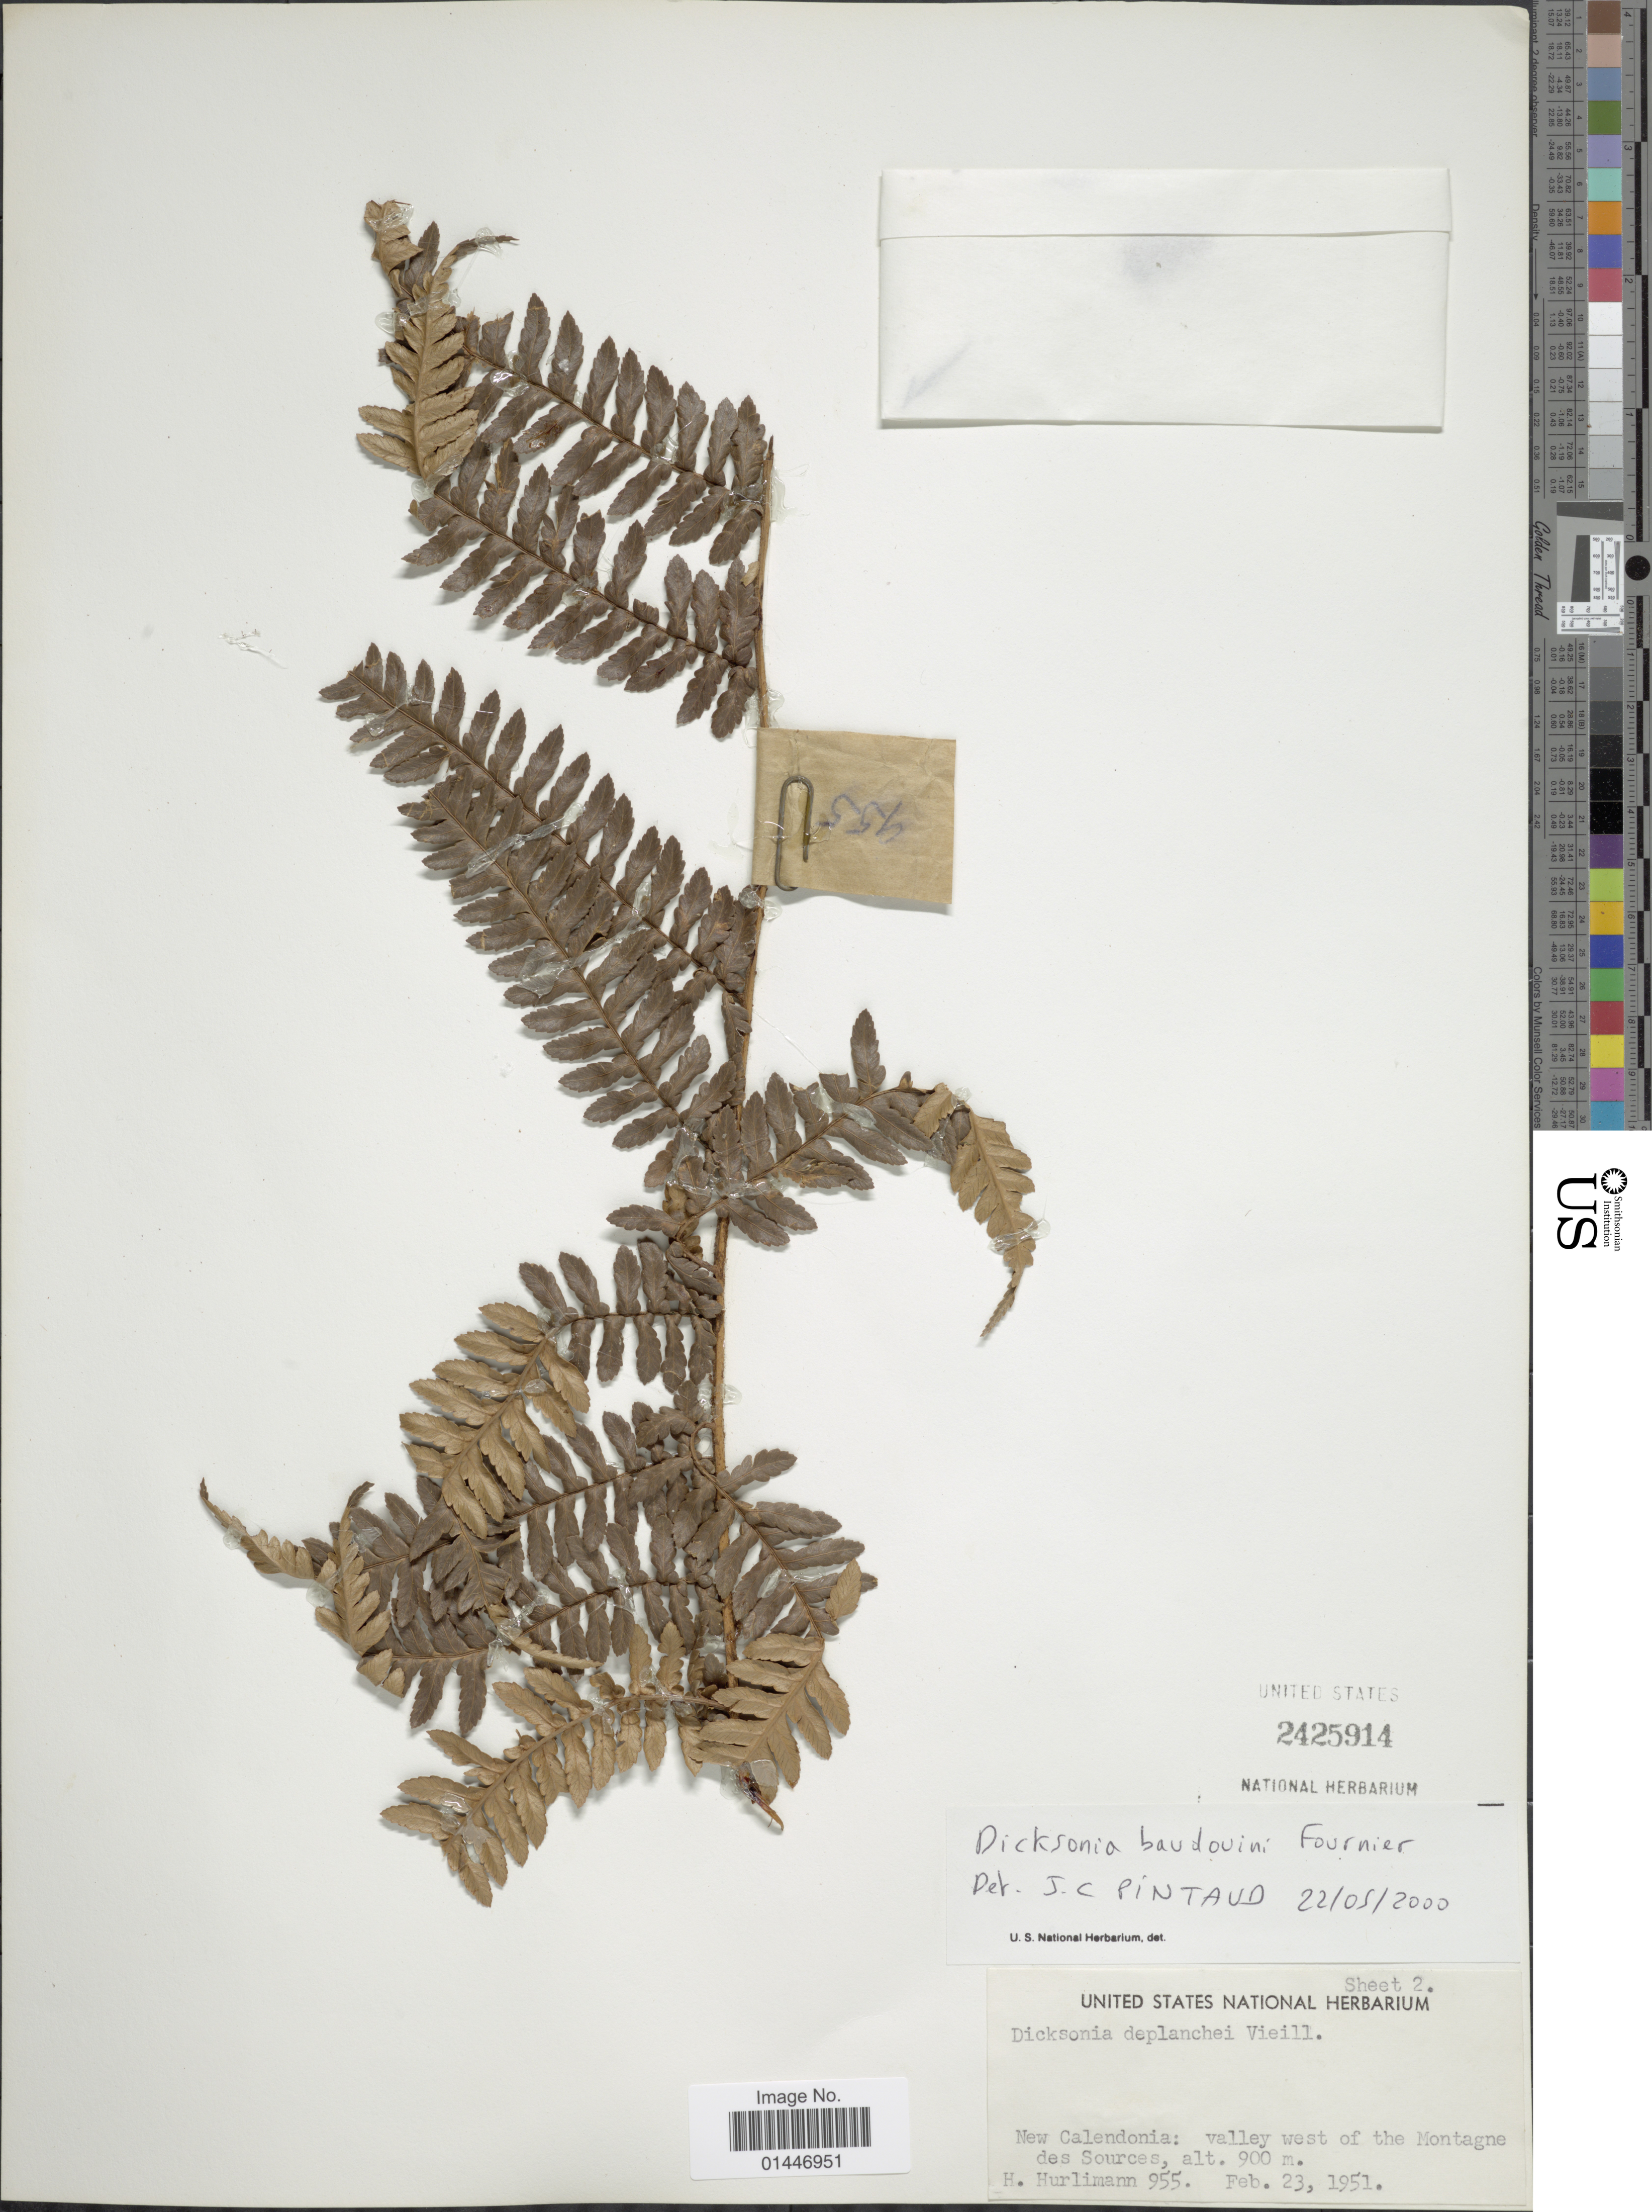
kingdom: Plantae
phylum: Tracheophyta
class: Polypodiopsida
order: Cyatheales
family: Dicksoniaceae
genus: Dicksonia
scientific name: Dicksonia baudouinii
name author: E. Fourn.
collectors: H. Hurlimann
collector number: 955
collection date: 1951-02-23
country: New Caledonia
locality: Valley west of the Montagne des Sources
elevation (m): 900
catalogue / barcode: US 2425914